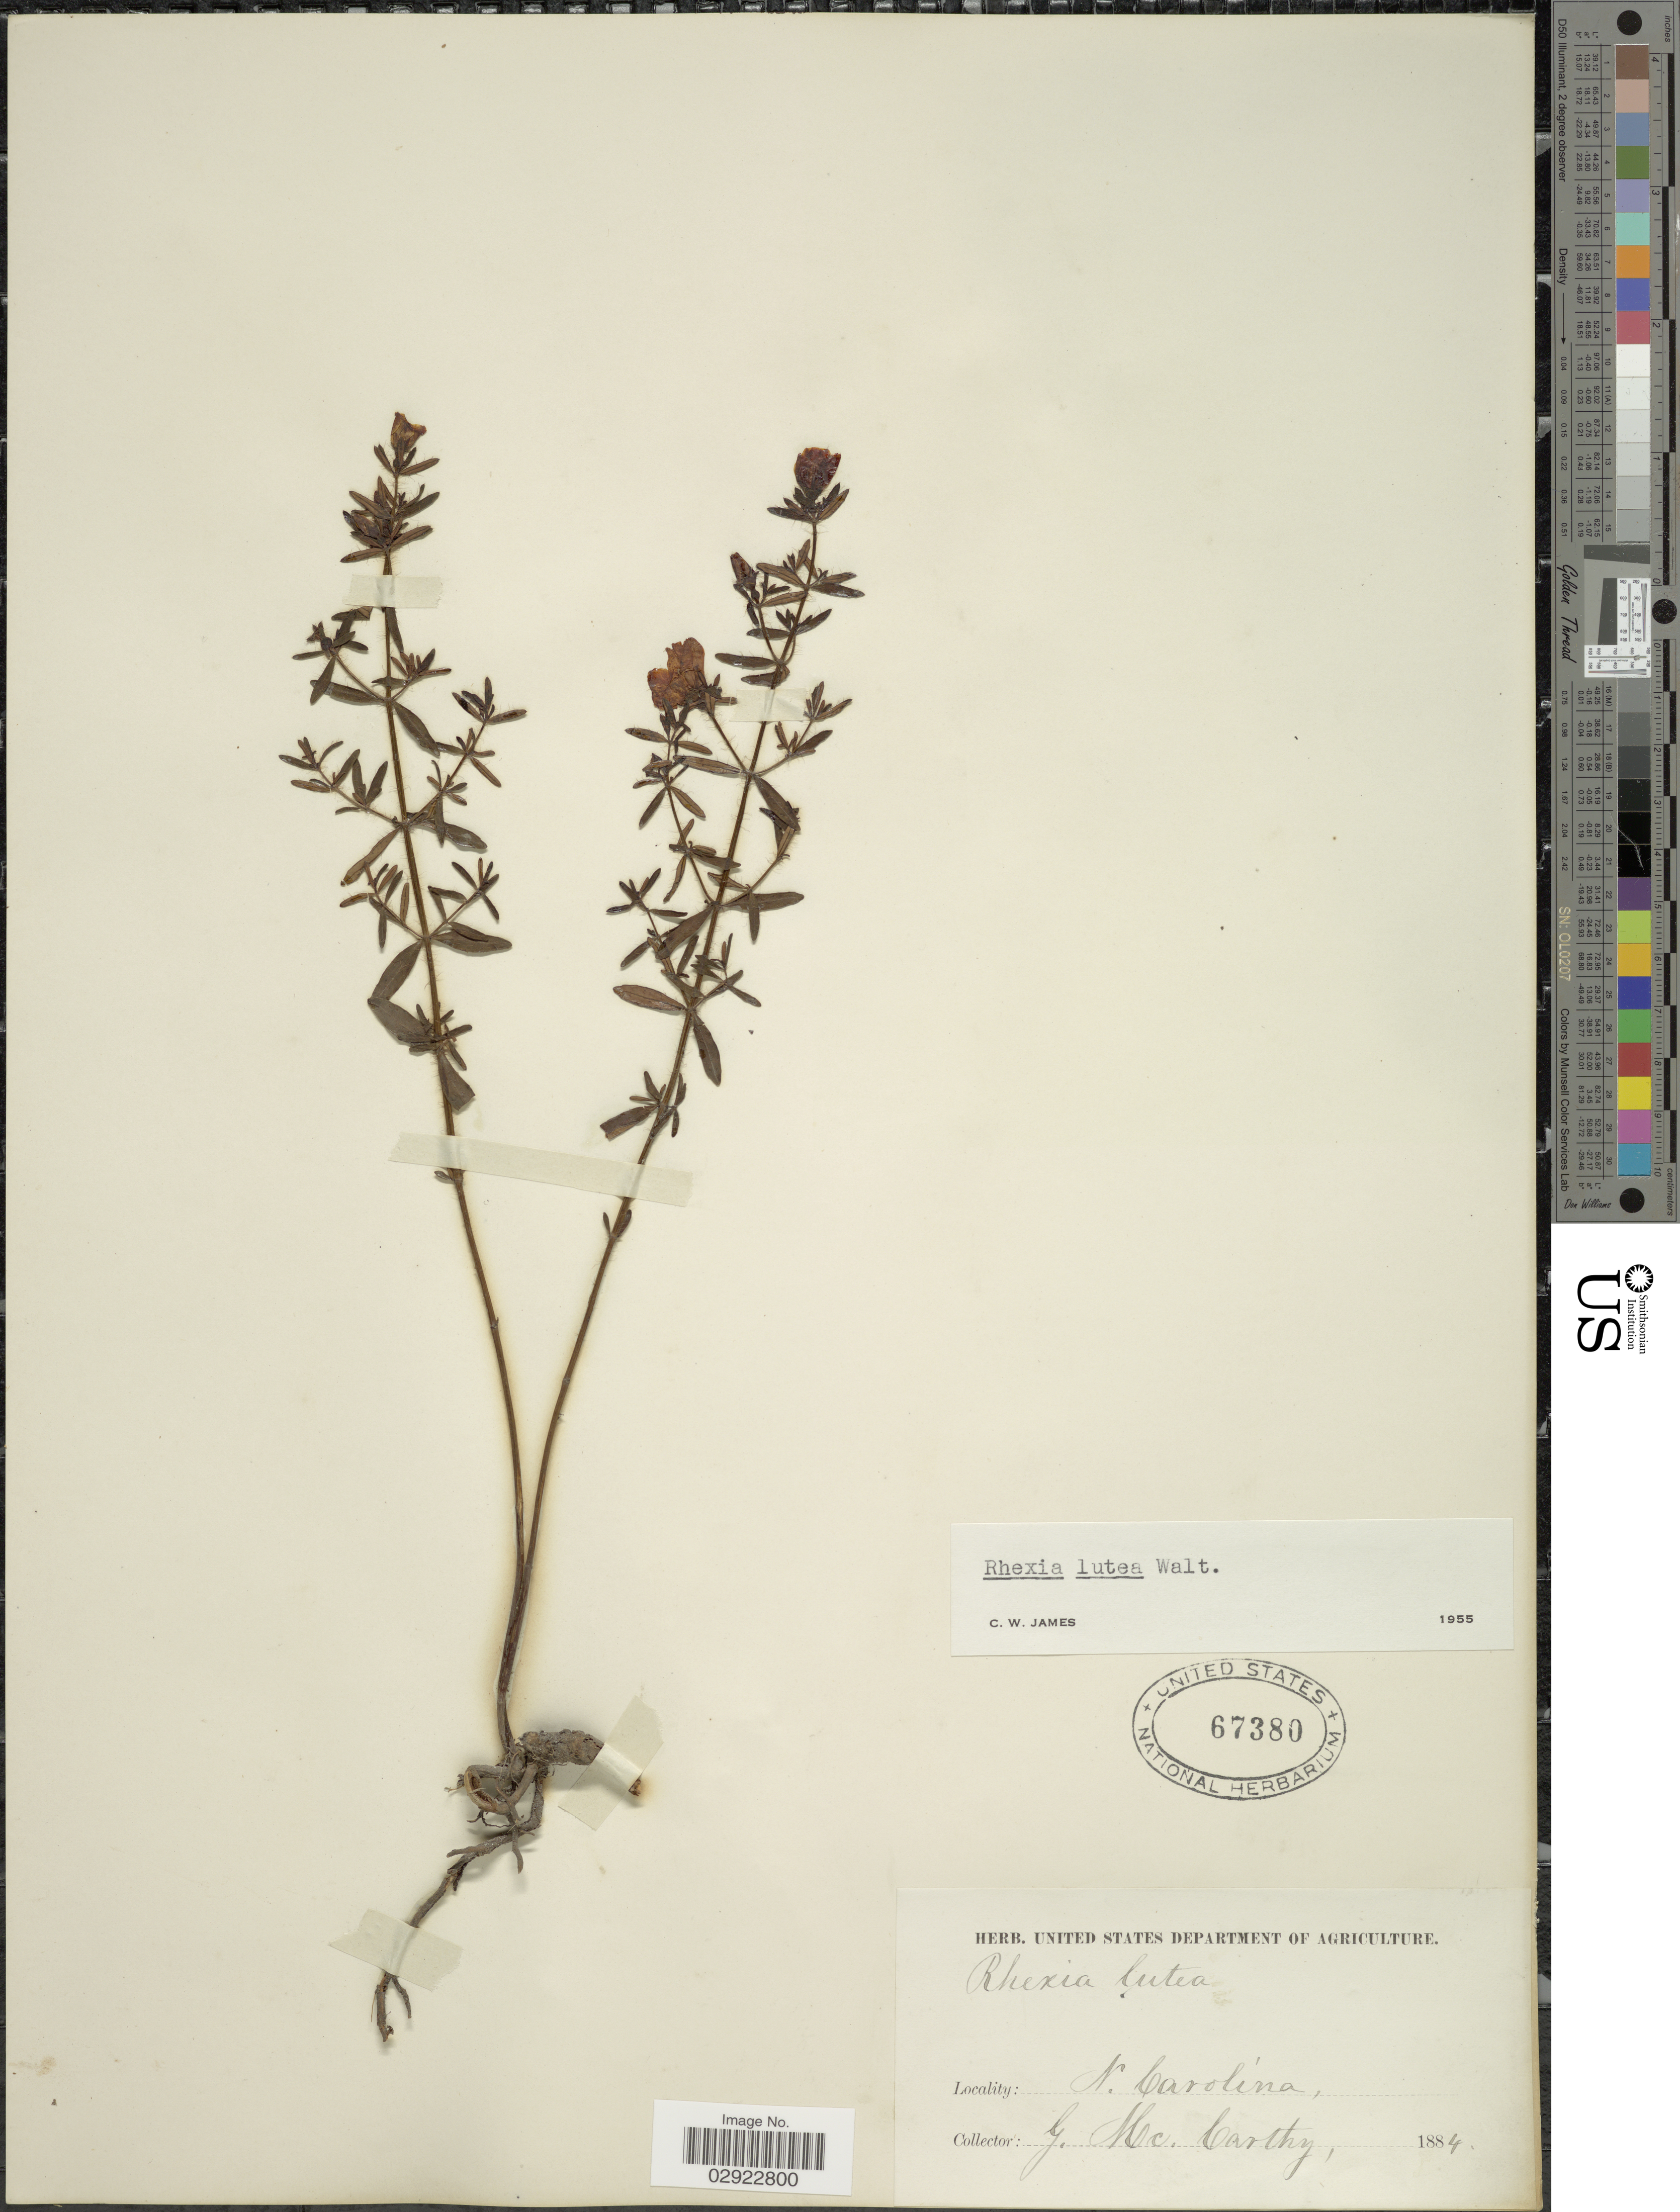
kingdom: Plantae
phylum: Tracheophyta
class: Magnoliopsida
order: Myrtales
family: Melastomataceae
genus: Rhexia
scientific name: Rhexia lutea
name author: Walter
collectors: G. McCarthy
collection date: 1884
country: United States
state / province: South Carolina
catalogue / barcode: US 67380